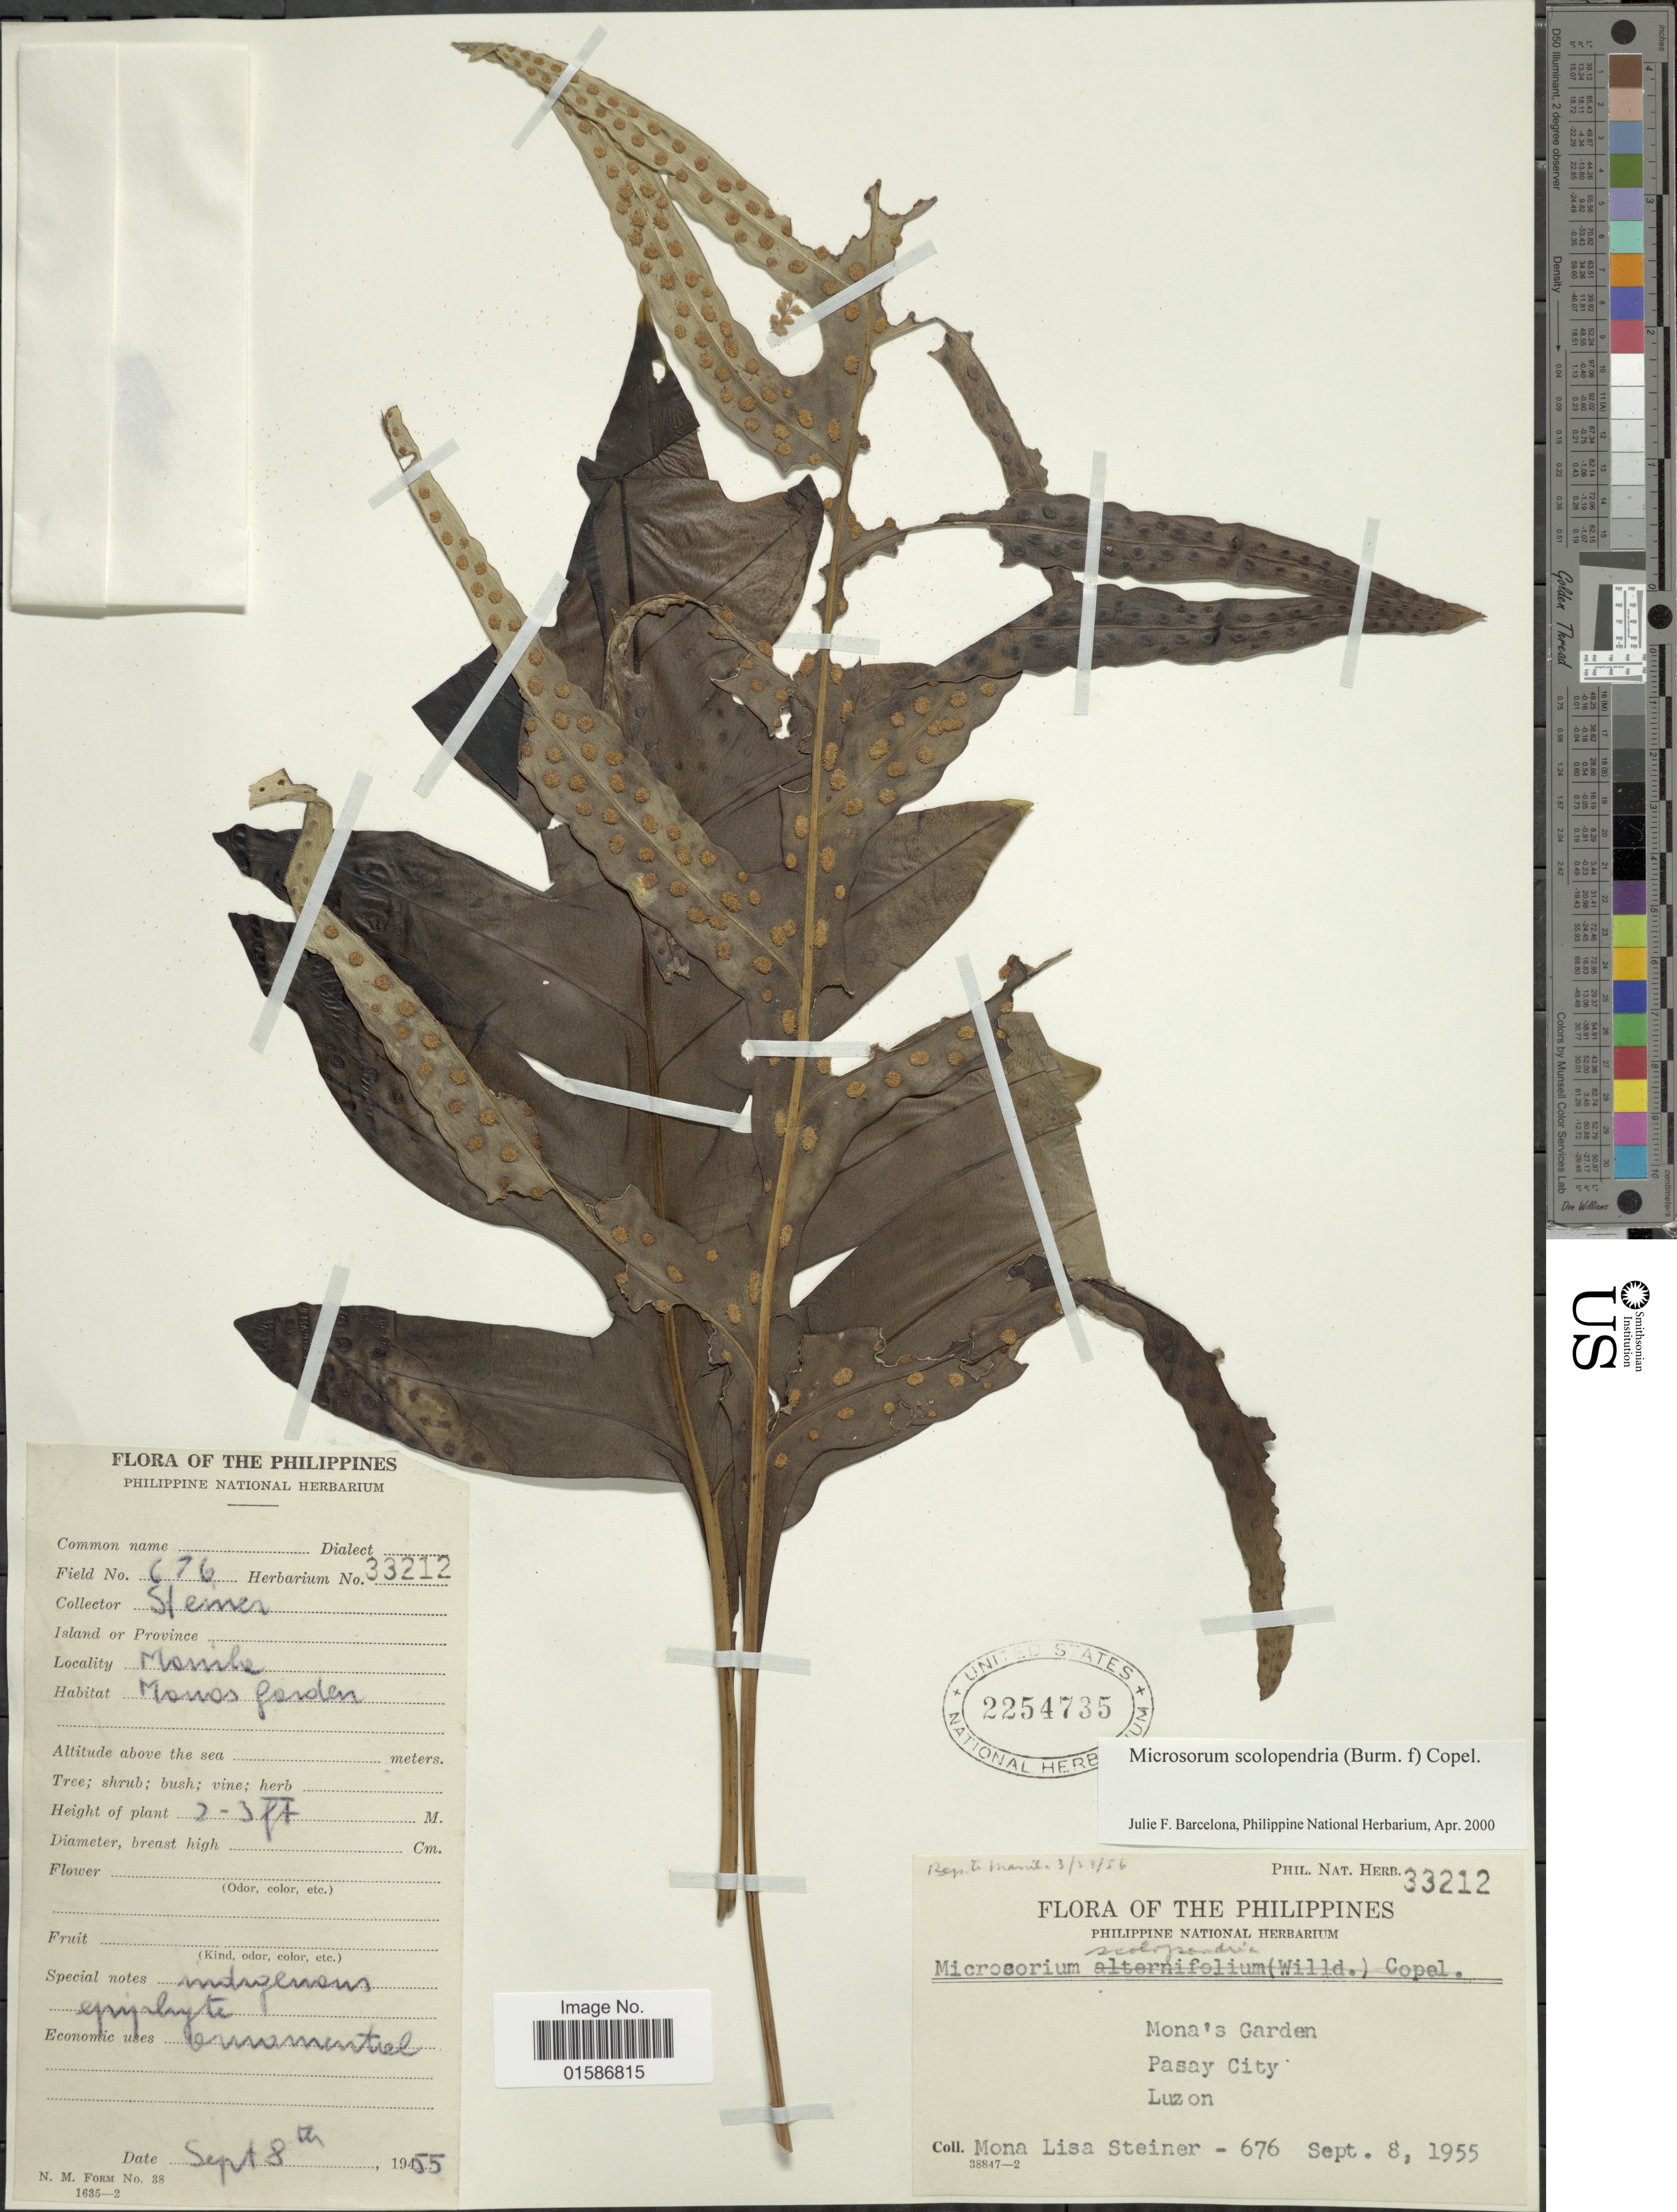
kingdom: Plantae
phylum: Tracheophyta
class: Polypodiopsida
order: Polypodiales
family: Polypodiaceae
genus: Microsorum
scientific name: Microsorum scolopendria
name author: (Burm. f.) Copel.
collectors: M. Steiner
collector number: Phil.Nat. Herb. 33212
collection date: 1955-09-08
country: Philippines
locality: Mona's Garden, Pasay City, Luzon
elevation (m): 1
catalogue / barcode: US 2254735